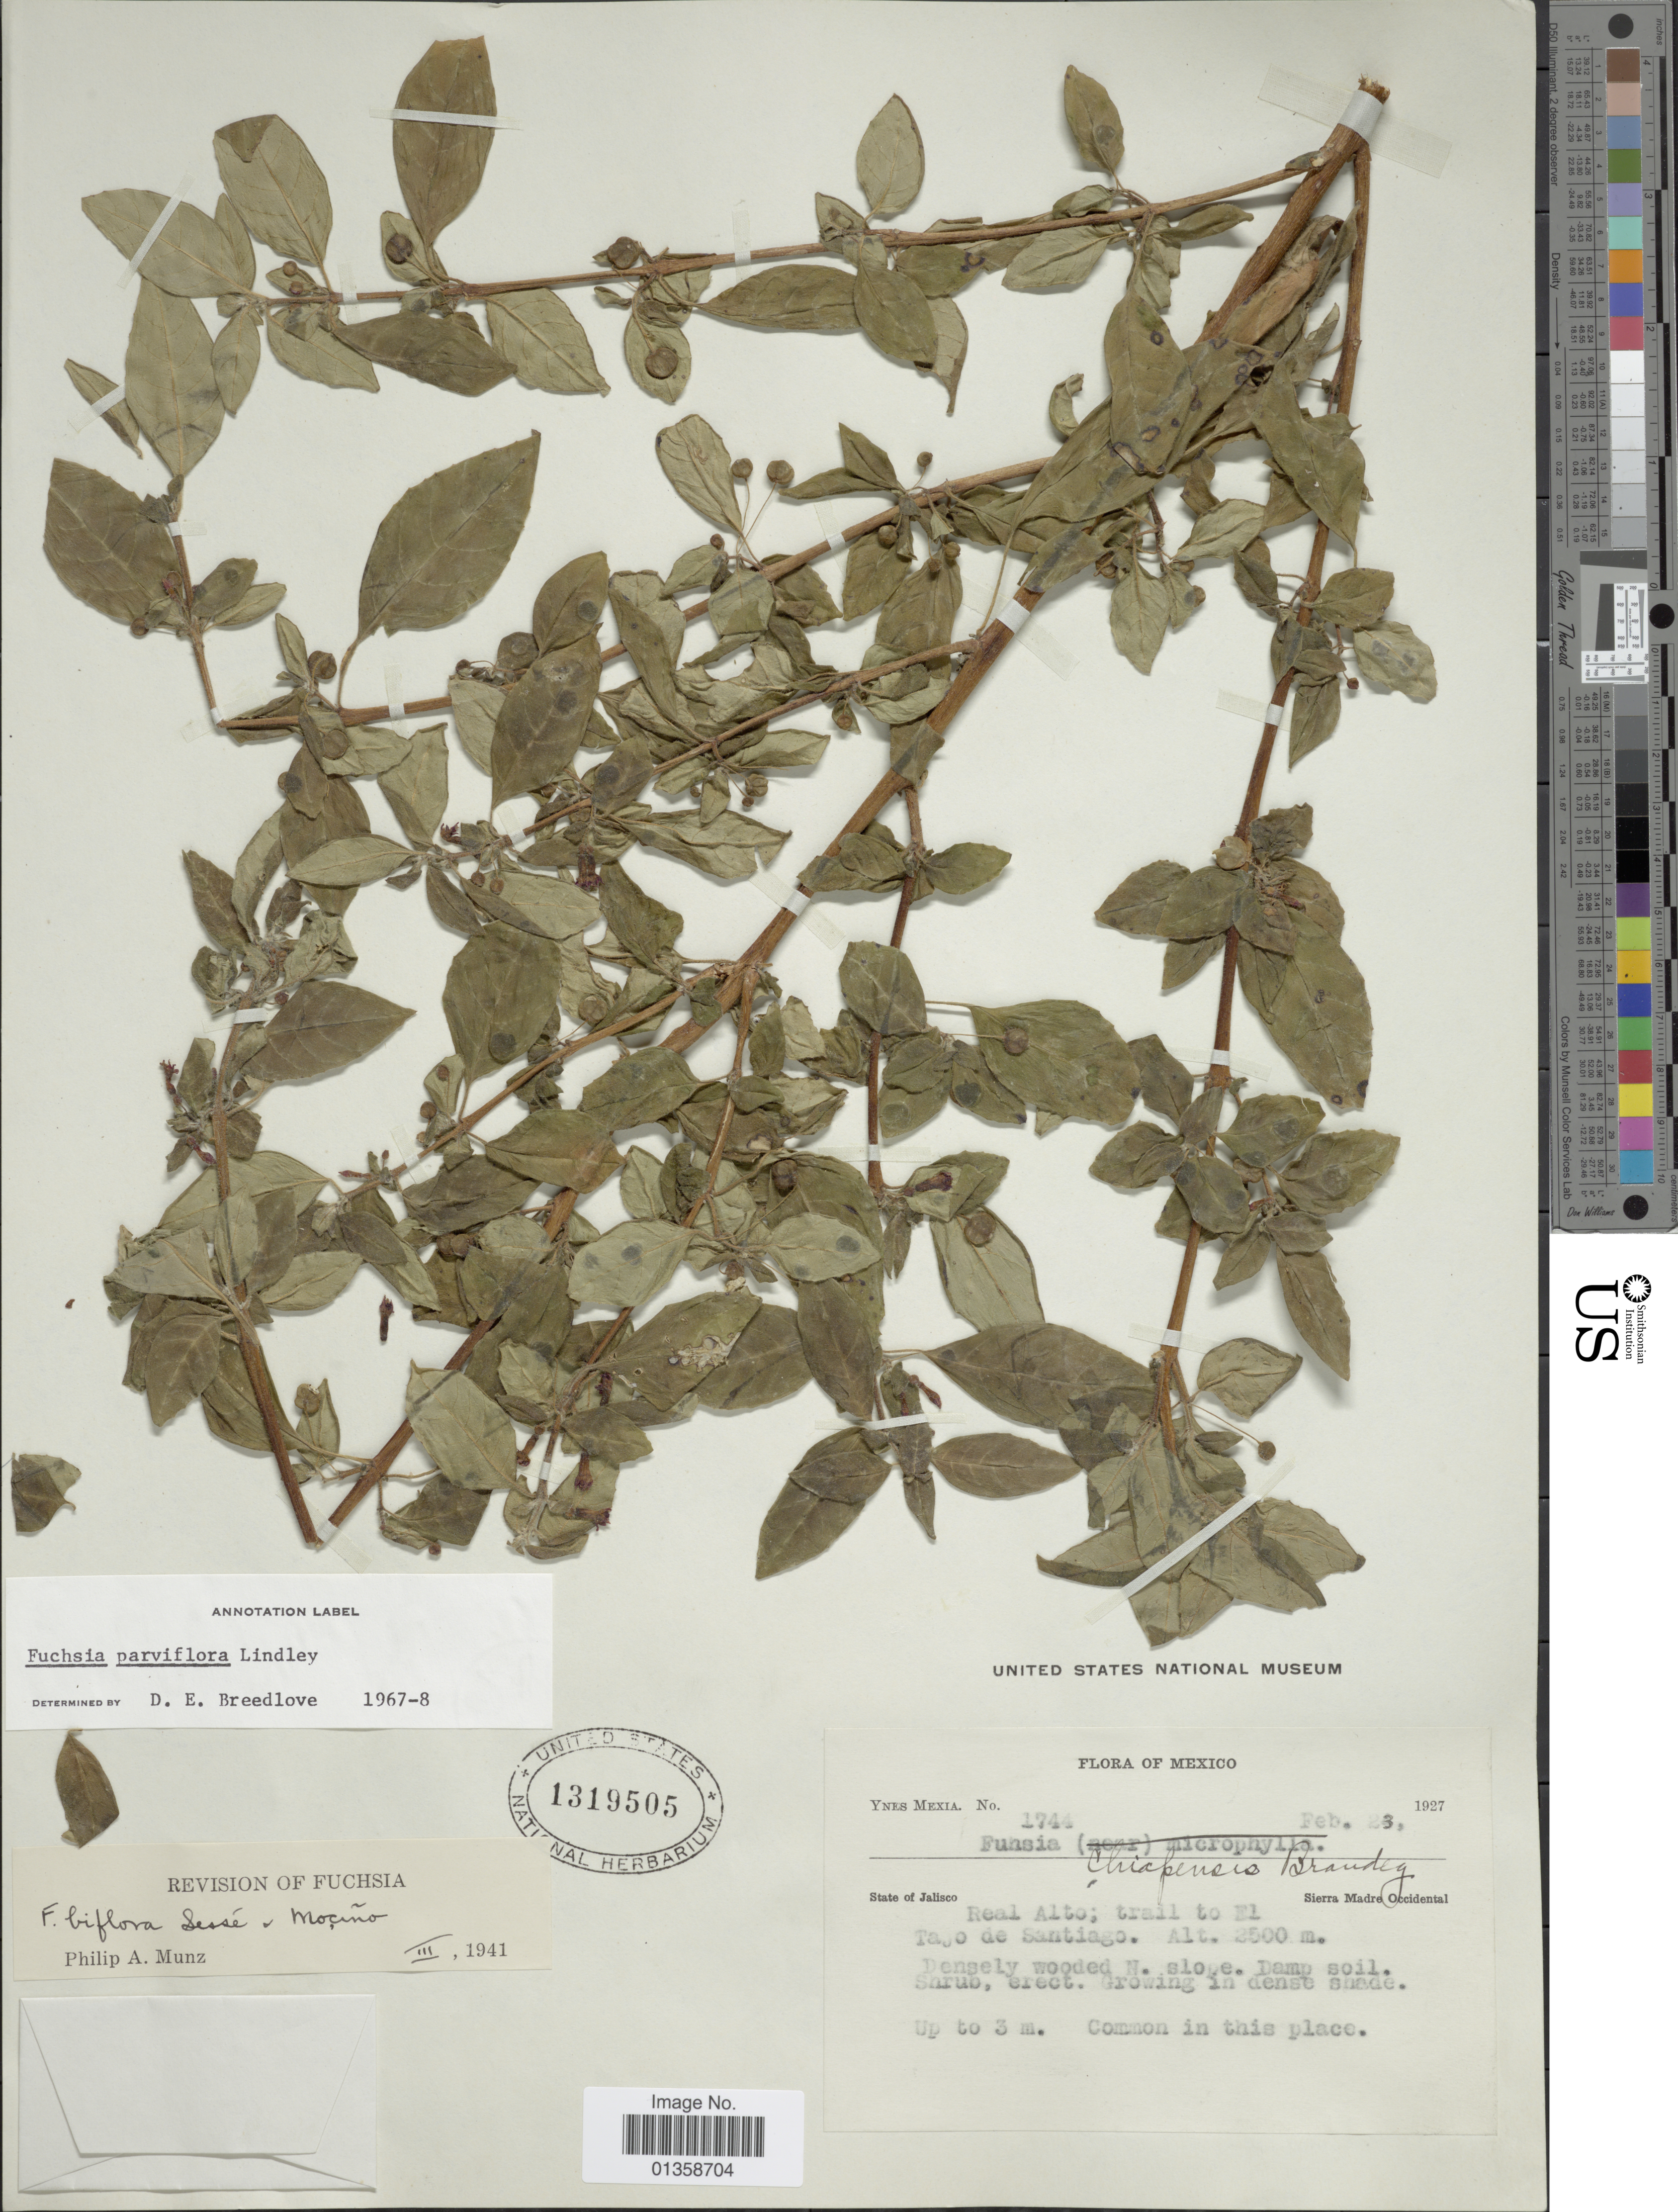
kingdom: Plantae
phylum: Tracheophyta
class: Magnoliopsida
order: Myrtales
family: Onagraceae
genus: Fuchsia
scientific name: Fuchsia cylindracea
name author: Lindl.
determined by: Wagner, W. L., (BOT), Smithsonian Institution - National Museum of Natural History (UNITED STATES)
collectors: Y. Mexia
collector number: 1744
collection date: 1927-02-23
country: Mexico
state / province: Jalisco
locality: Sierra Madre Occidental, Real Alto; trail to El Tajo de Santiago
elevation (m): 2500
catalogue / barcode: US 1319505